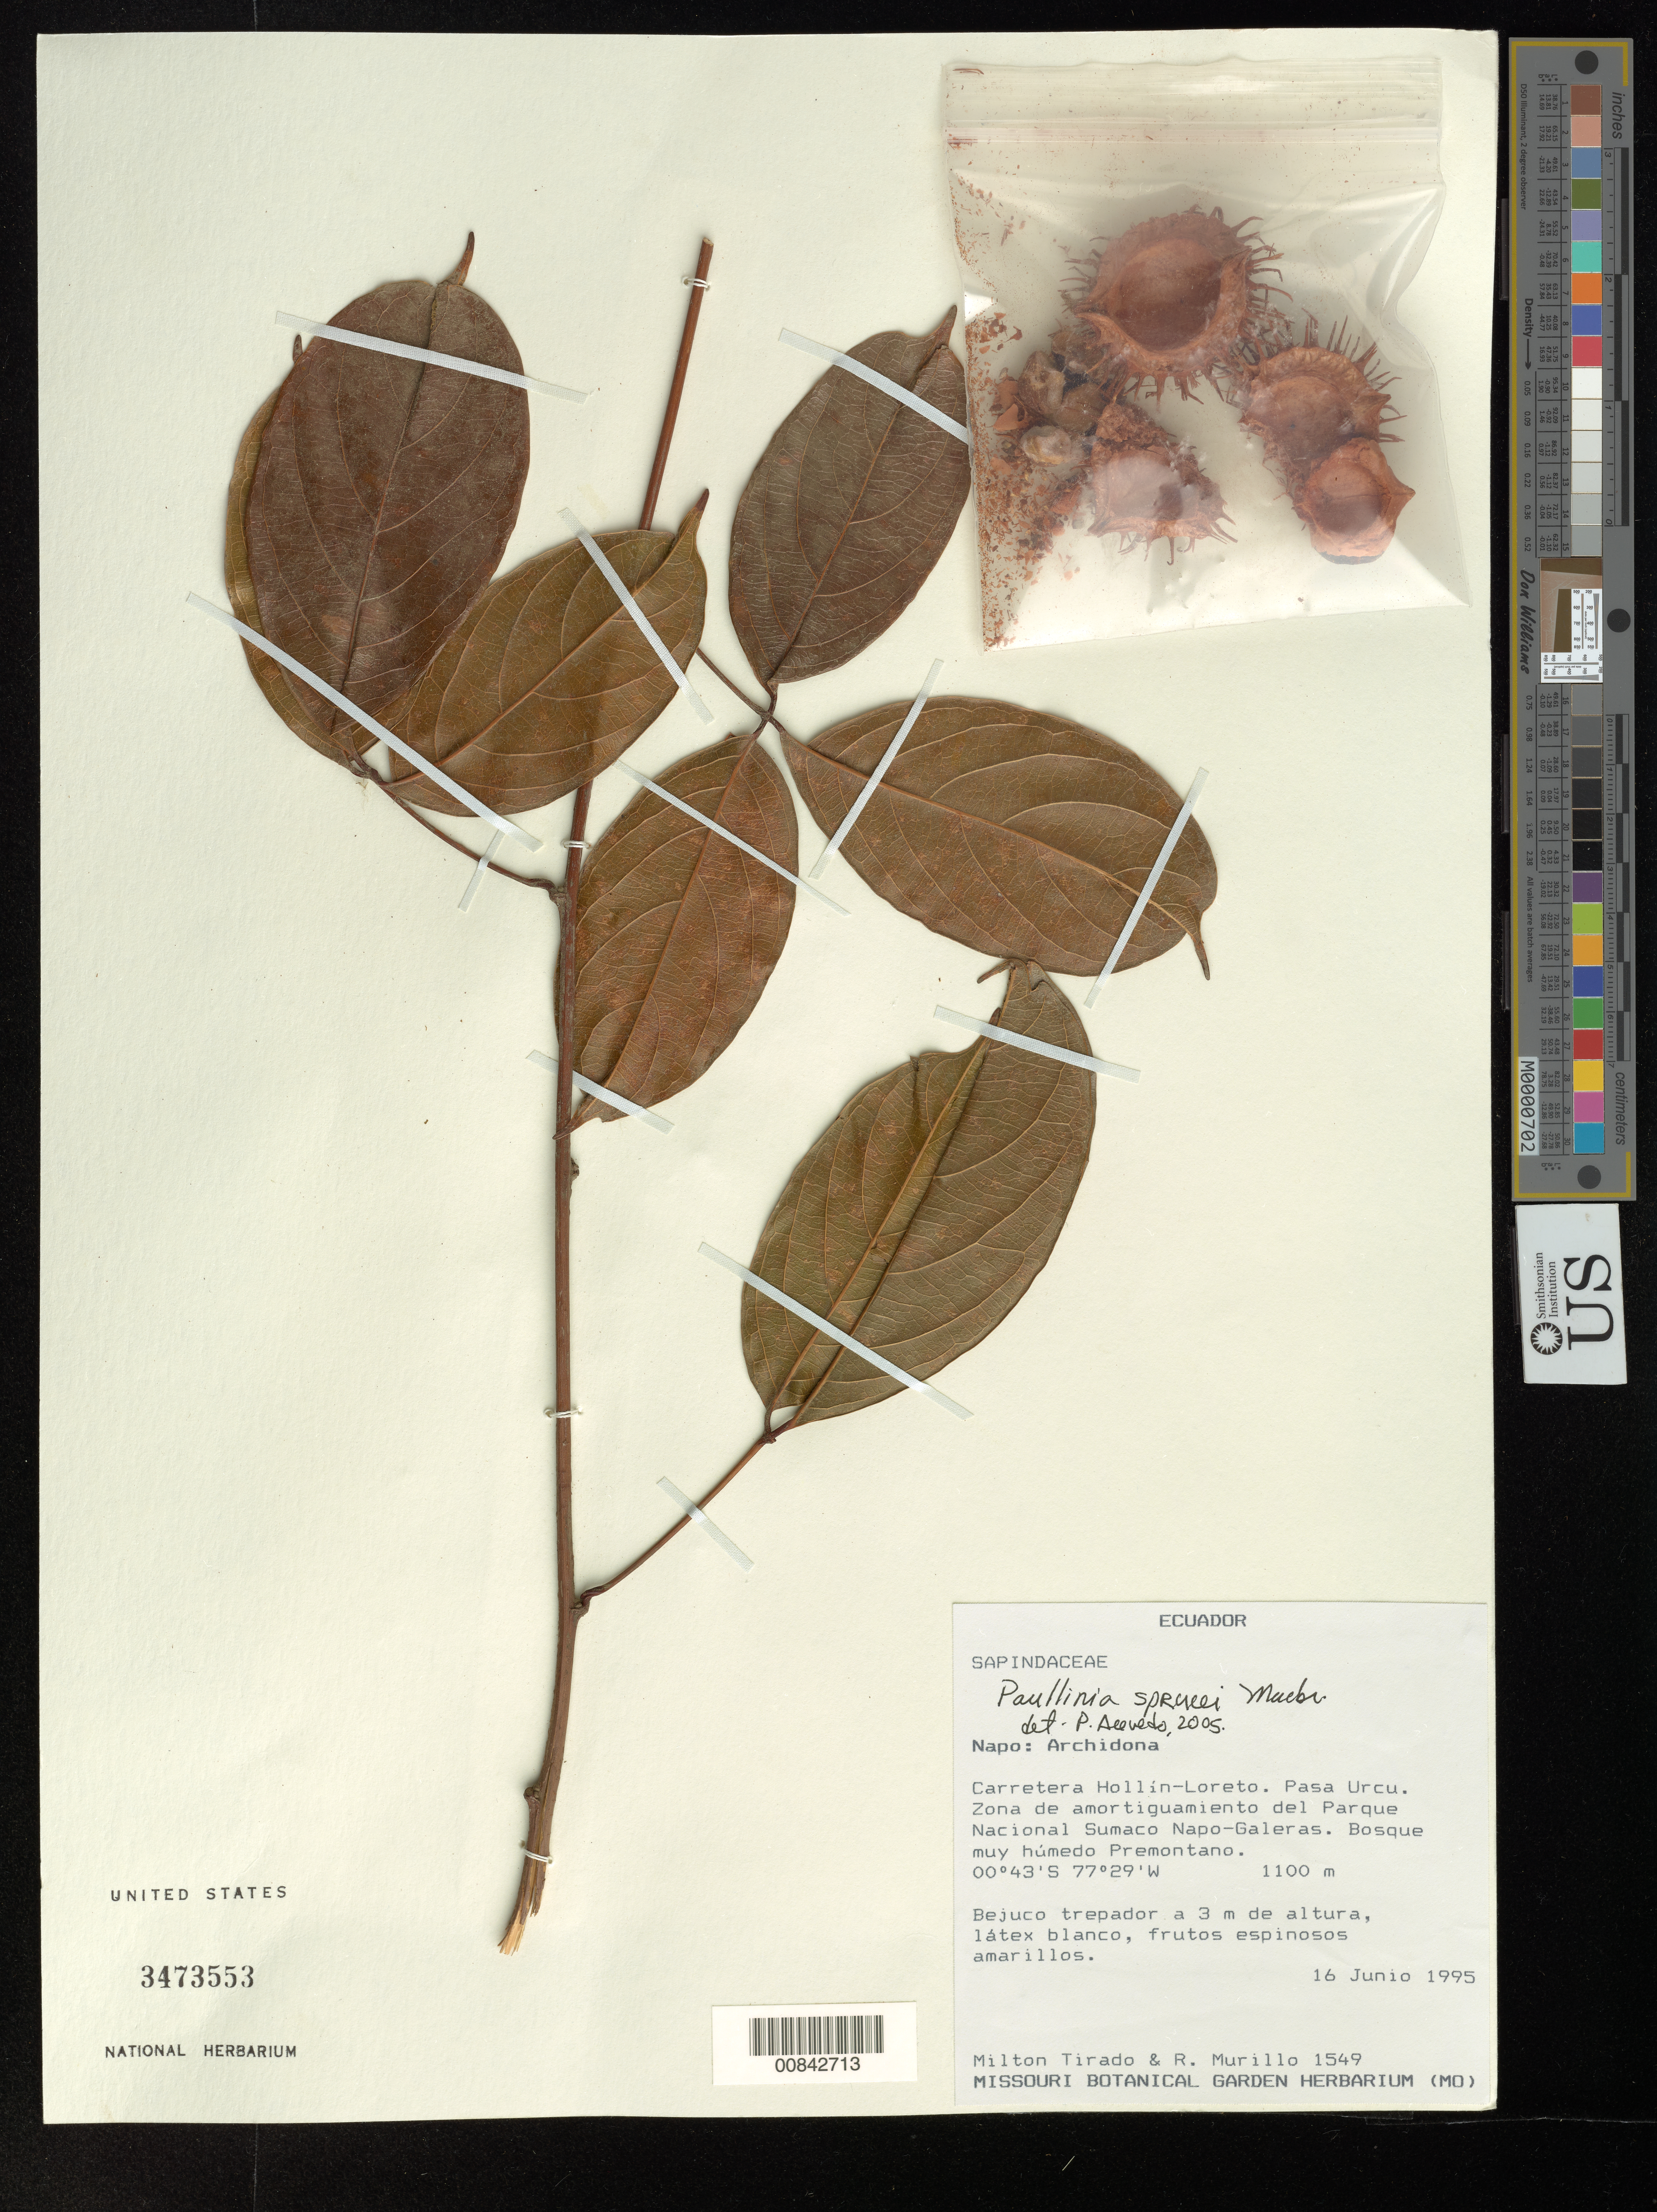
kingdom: Plantae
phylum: Tracheophyta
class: Magnoliopsida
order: Sapindales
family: Sapindaceae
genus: Paullinia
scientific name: Paullinia sprucei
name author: J.F. Macbr.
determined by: Acevedo-Rodríguez, P., (BOT), Smithsonian Institution - National Museum of Natural History (UNITED STATES)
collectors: M. Tirado & R. Murillo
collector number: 1549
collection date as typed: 16 Jun 1995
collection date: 1995-06-16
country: Ecuador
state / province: Napo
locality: Archidona. Carretera Hollín-Loreto. Pasa Urcu. Zona de amortiguamiento del Parque Nacional Sumaco Napo-Galeras.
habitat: Bosque muy húmedo premontano.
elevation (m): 1100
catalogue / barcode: US 3473553